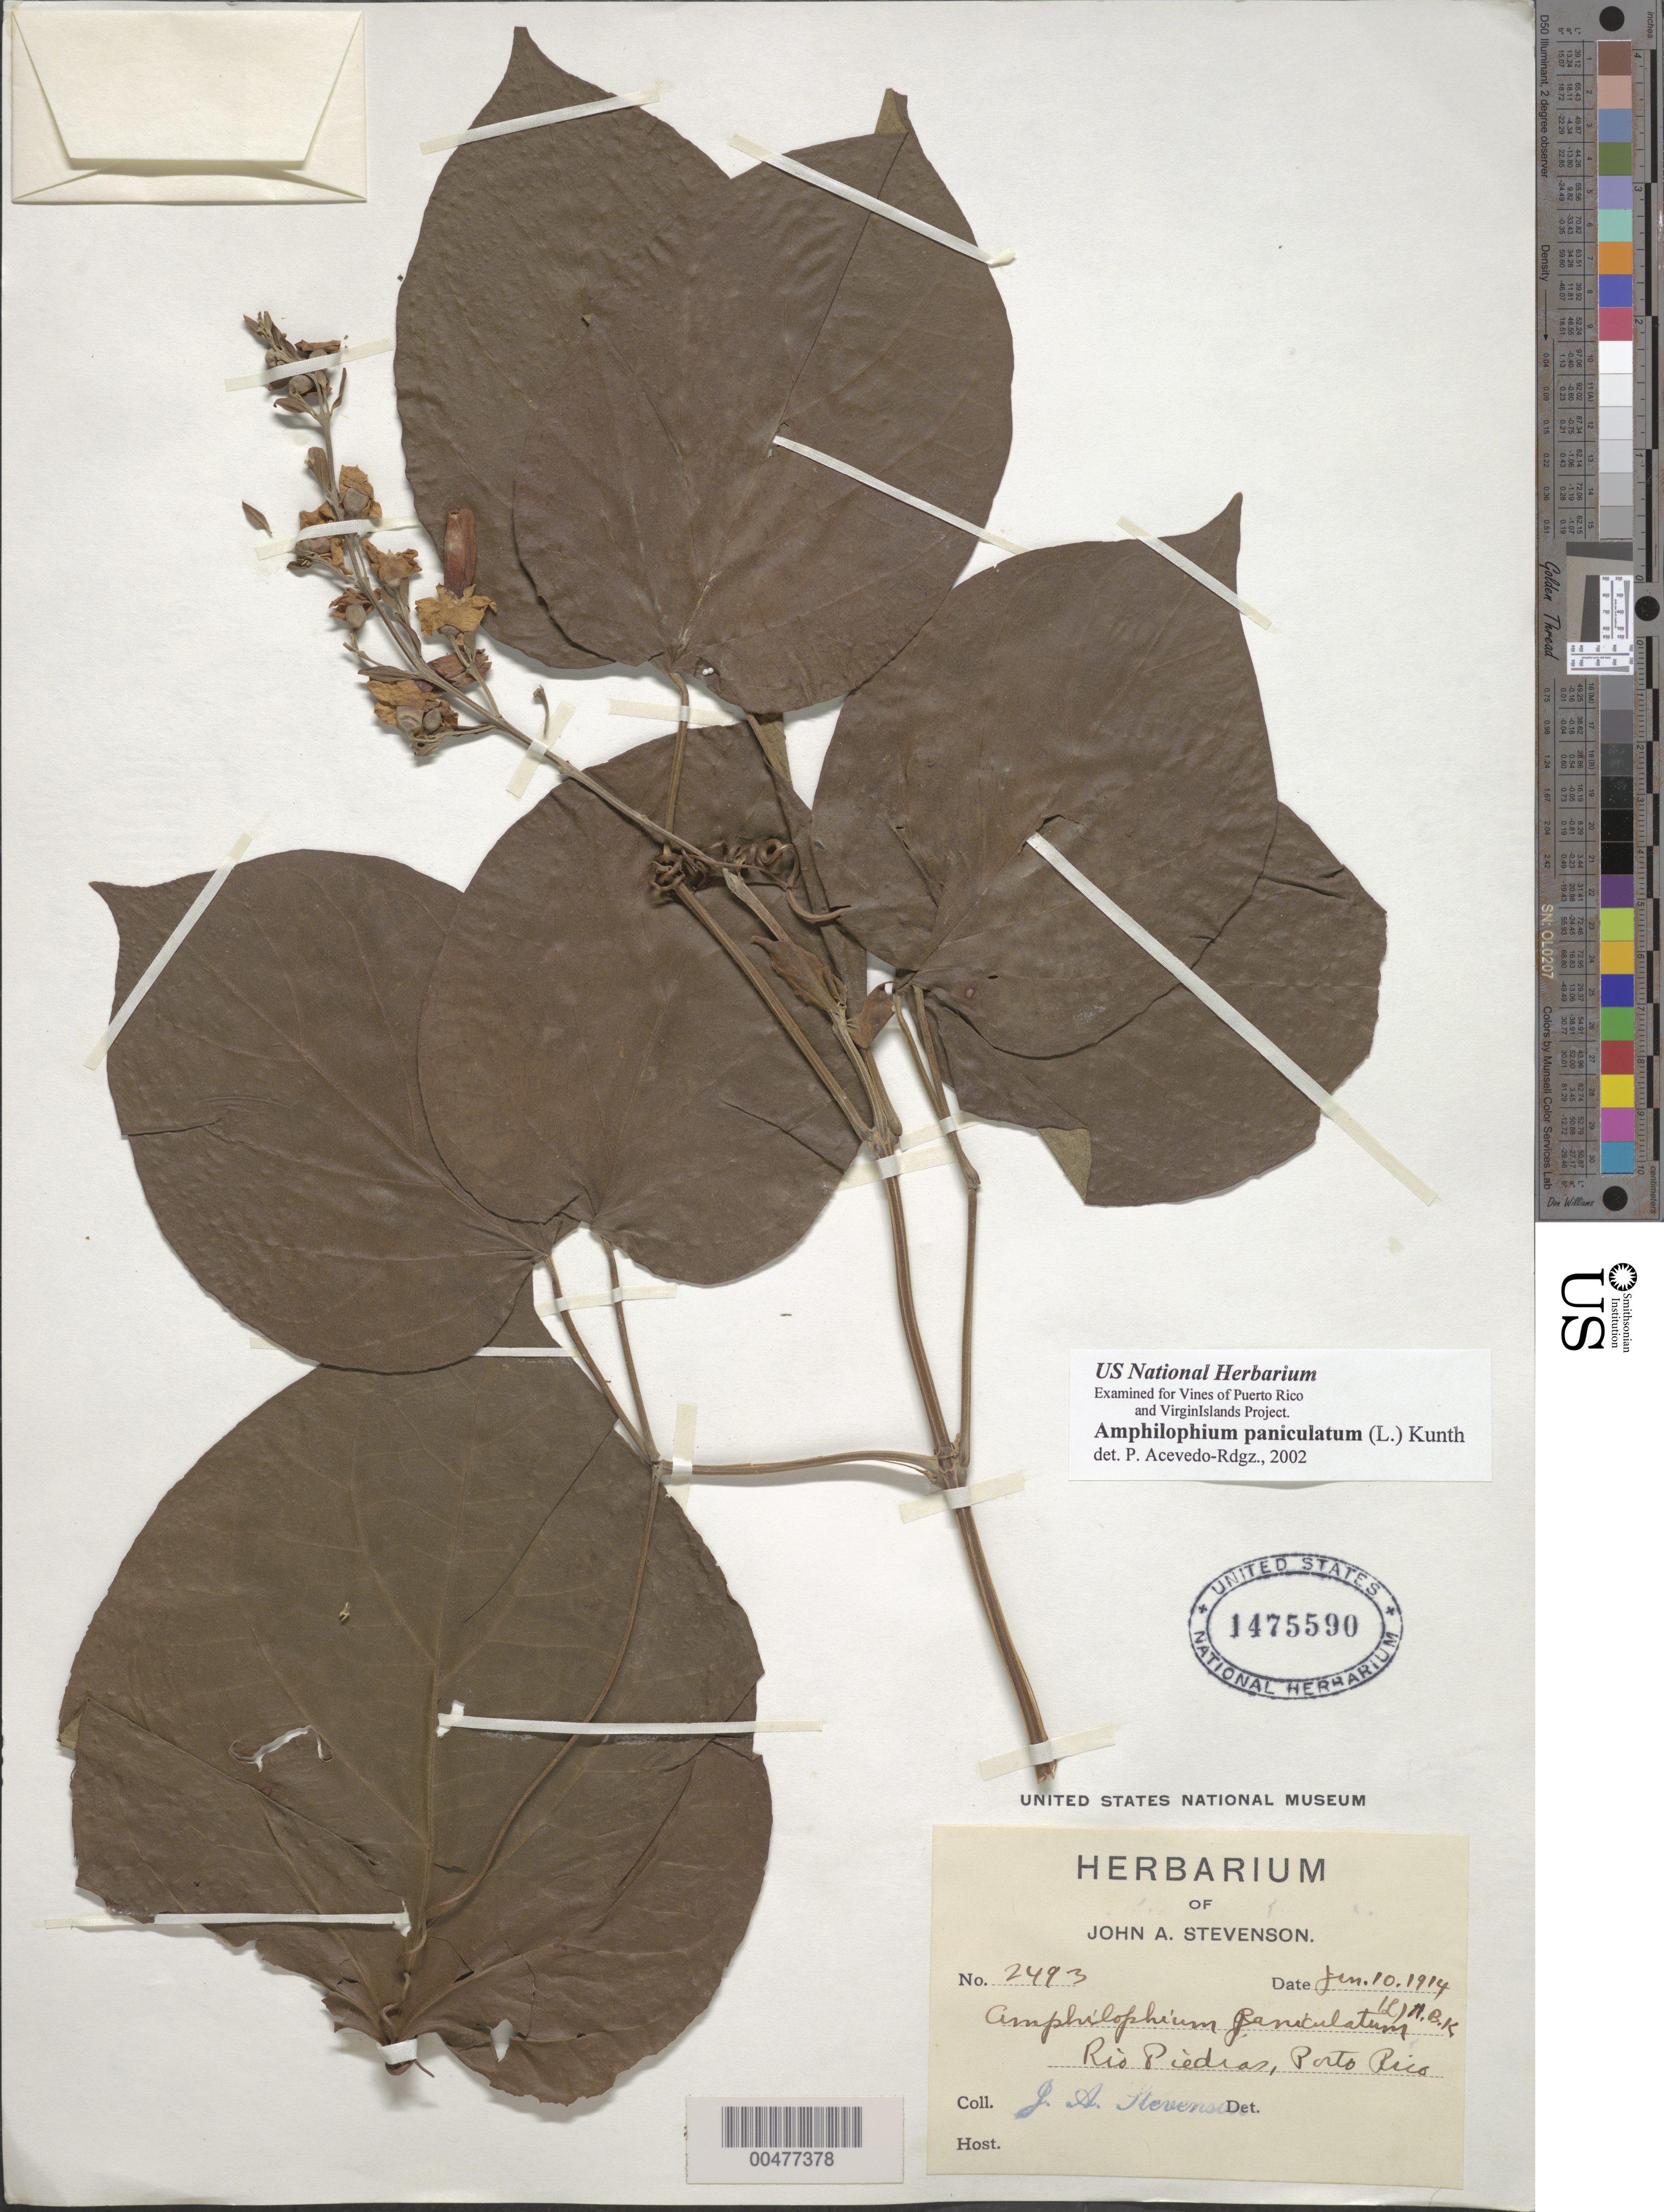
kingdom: Plantae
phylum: Tracheophyta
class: Magnoliopsida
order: Lamiales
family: Bignoniaceae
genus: Amphilophium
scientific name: Amphilophium paniculatum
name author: (L.) Kunth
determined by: Acevedo-Rodríguez, P., (BOT), Smithsonian Institution - National Museum of Natural History (UNITED STATES)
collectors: J. Stevenson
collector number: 2493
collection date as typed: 10 Jun 1914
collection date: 1914-06-10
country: Puerto Rico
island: Greater Antilles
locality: Rio Piedras.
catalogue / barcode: US 1475590